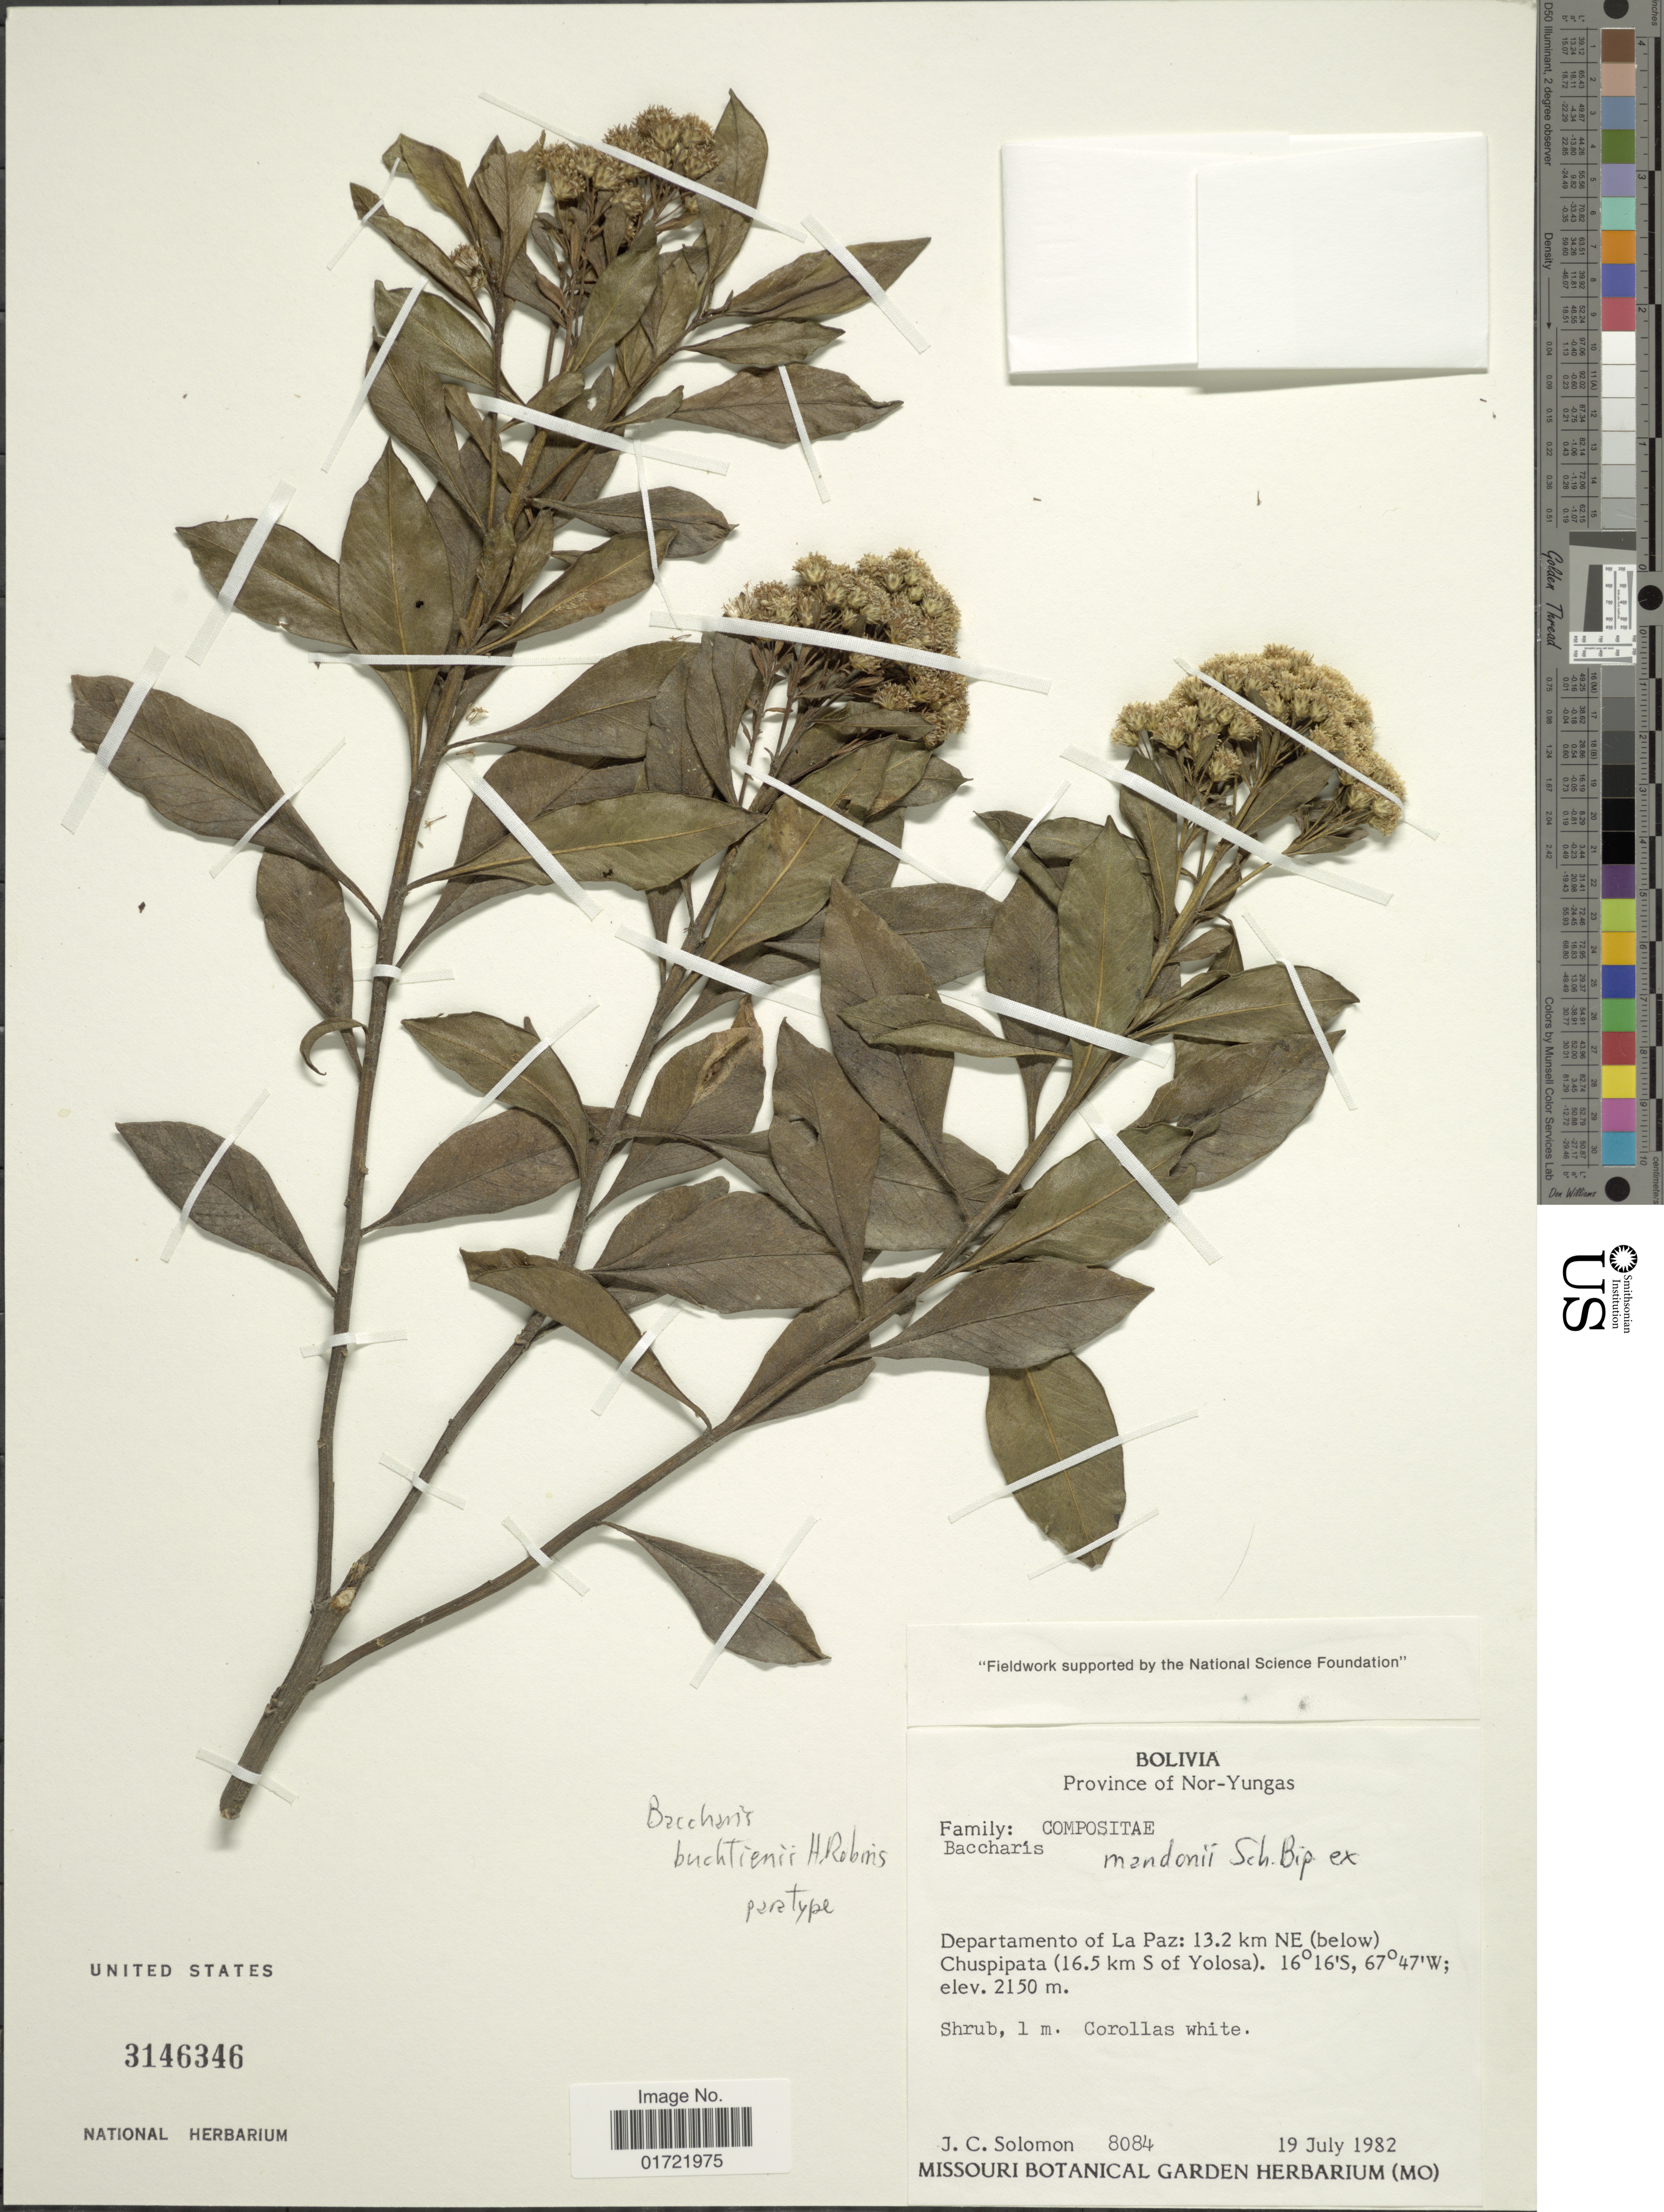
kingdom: Plantae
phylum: Tracheophyta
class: Magnoliopsida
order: Asterales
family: Asteraceae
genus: Baccharis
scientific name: Baccharis buchtienii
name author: H. Rob.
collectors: J. C. Solomon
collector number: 8084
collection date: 1982-07-19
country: Bolivia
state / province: La Paz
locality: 13.2 km NE (below) Chuspipata (16.5 km S of Yolosa)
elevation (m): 2150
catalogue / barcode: US 3146346